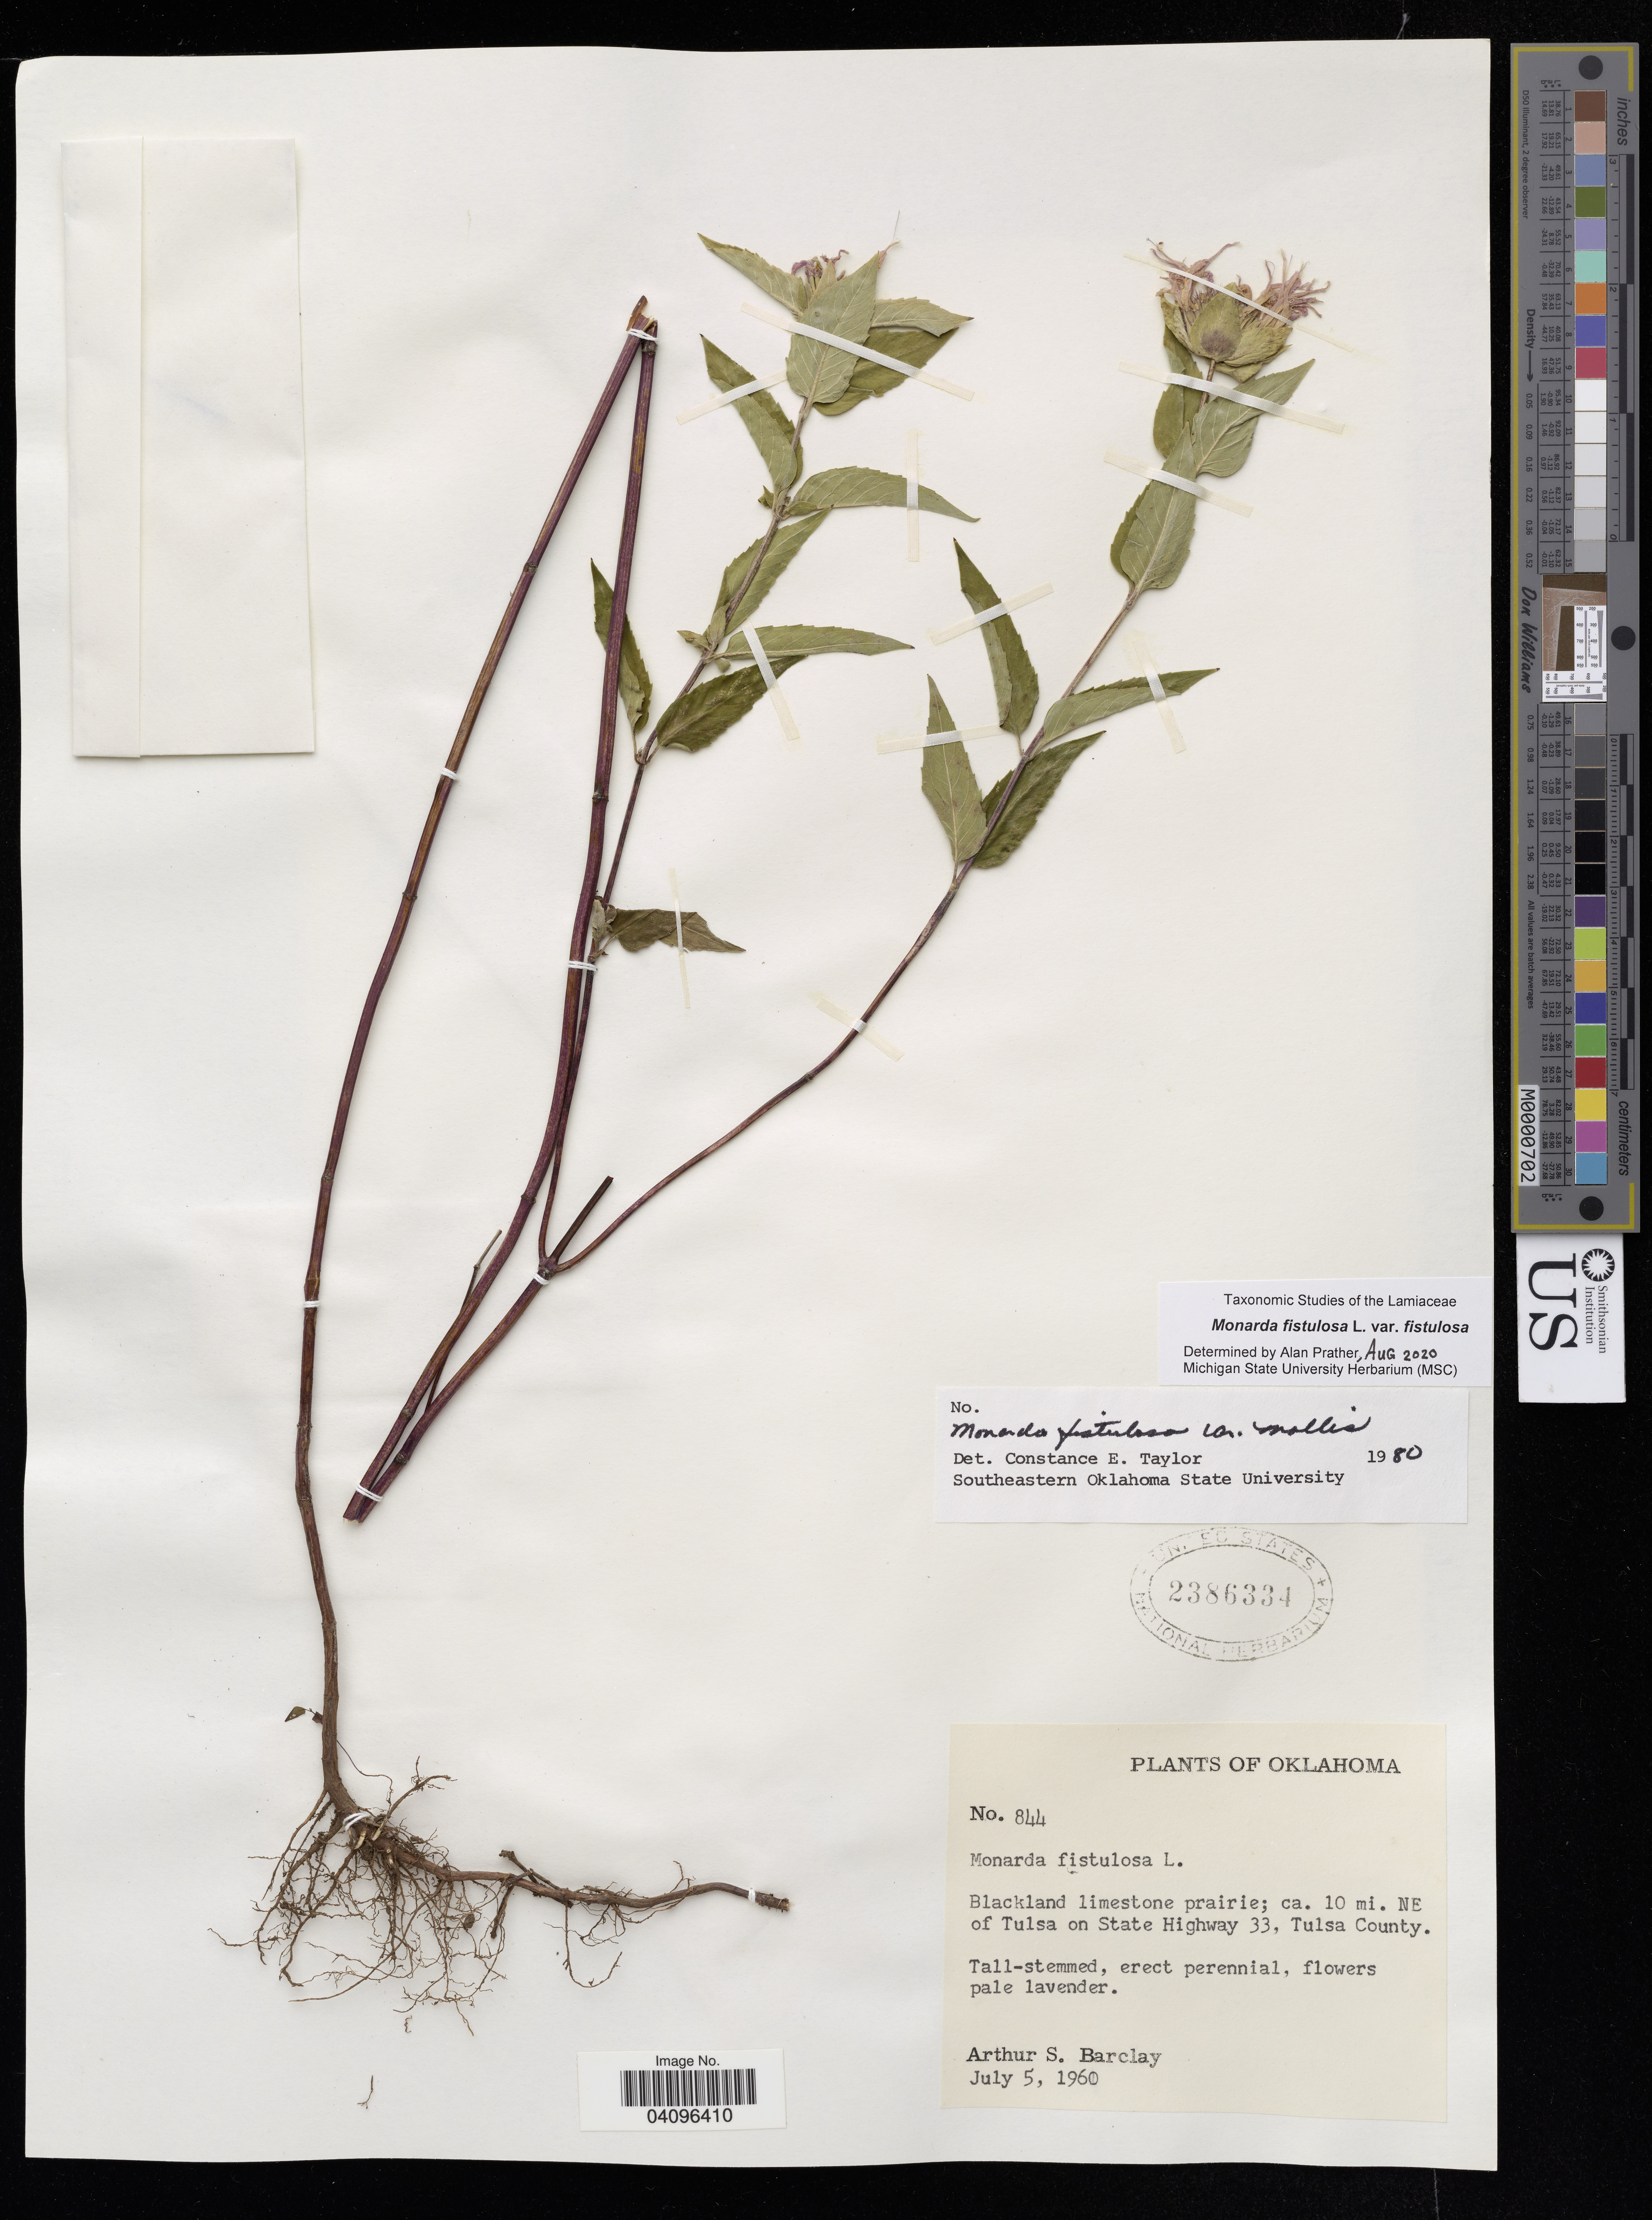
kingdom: Plantae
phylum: Tracheophyta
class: Magnoliopsida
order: Lamiales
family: Lamiaceae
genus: Monarda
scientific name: Monarda fistulosa var. fistulosa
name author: L.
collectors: A. S. Barclay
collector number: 844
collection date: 1960-07-05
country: United States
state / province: Oklahoma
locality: Blackland limestone prairie; ca. 10 mi. NE of Tulsa on State Highway 33, Tulsa County.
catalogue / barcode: US 2386334